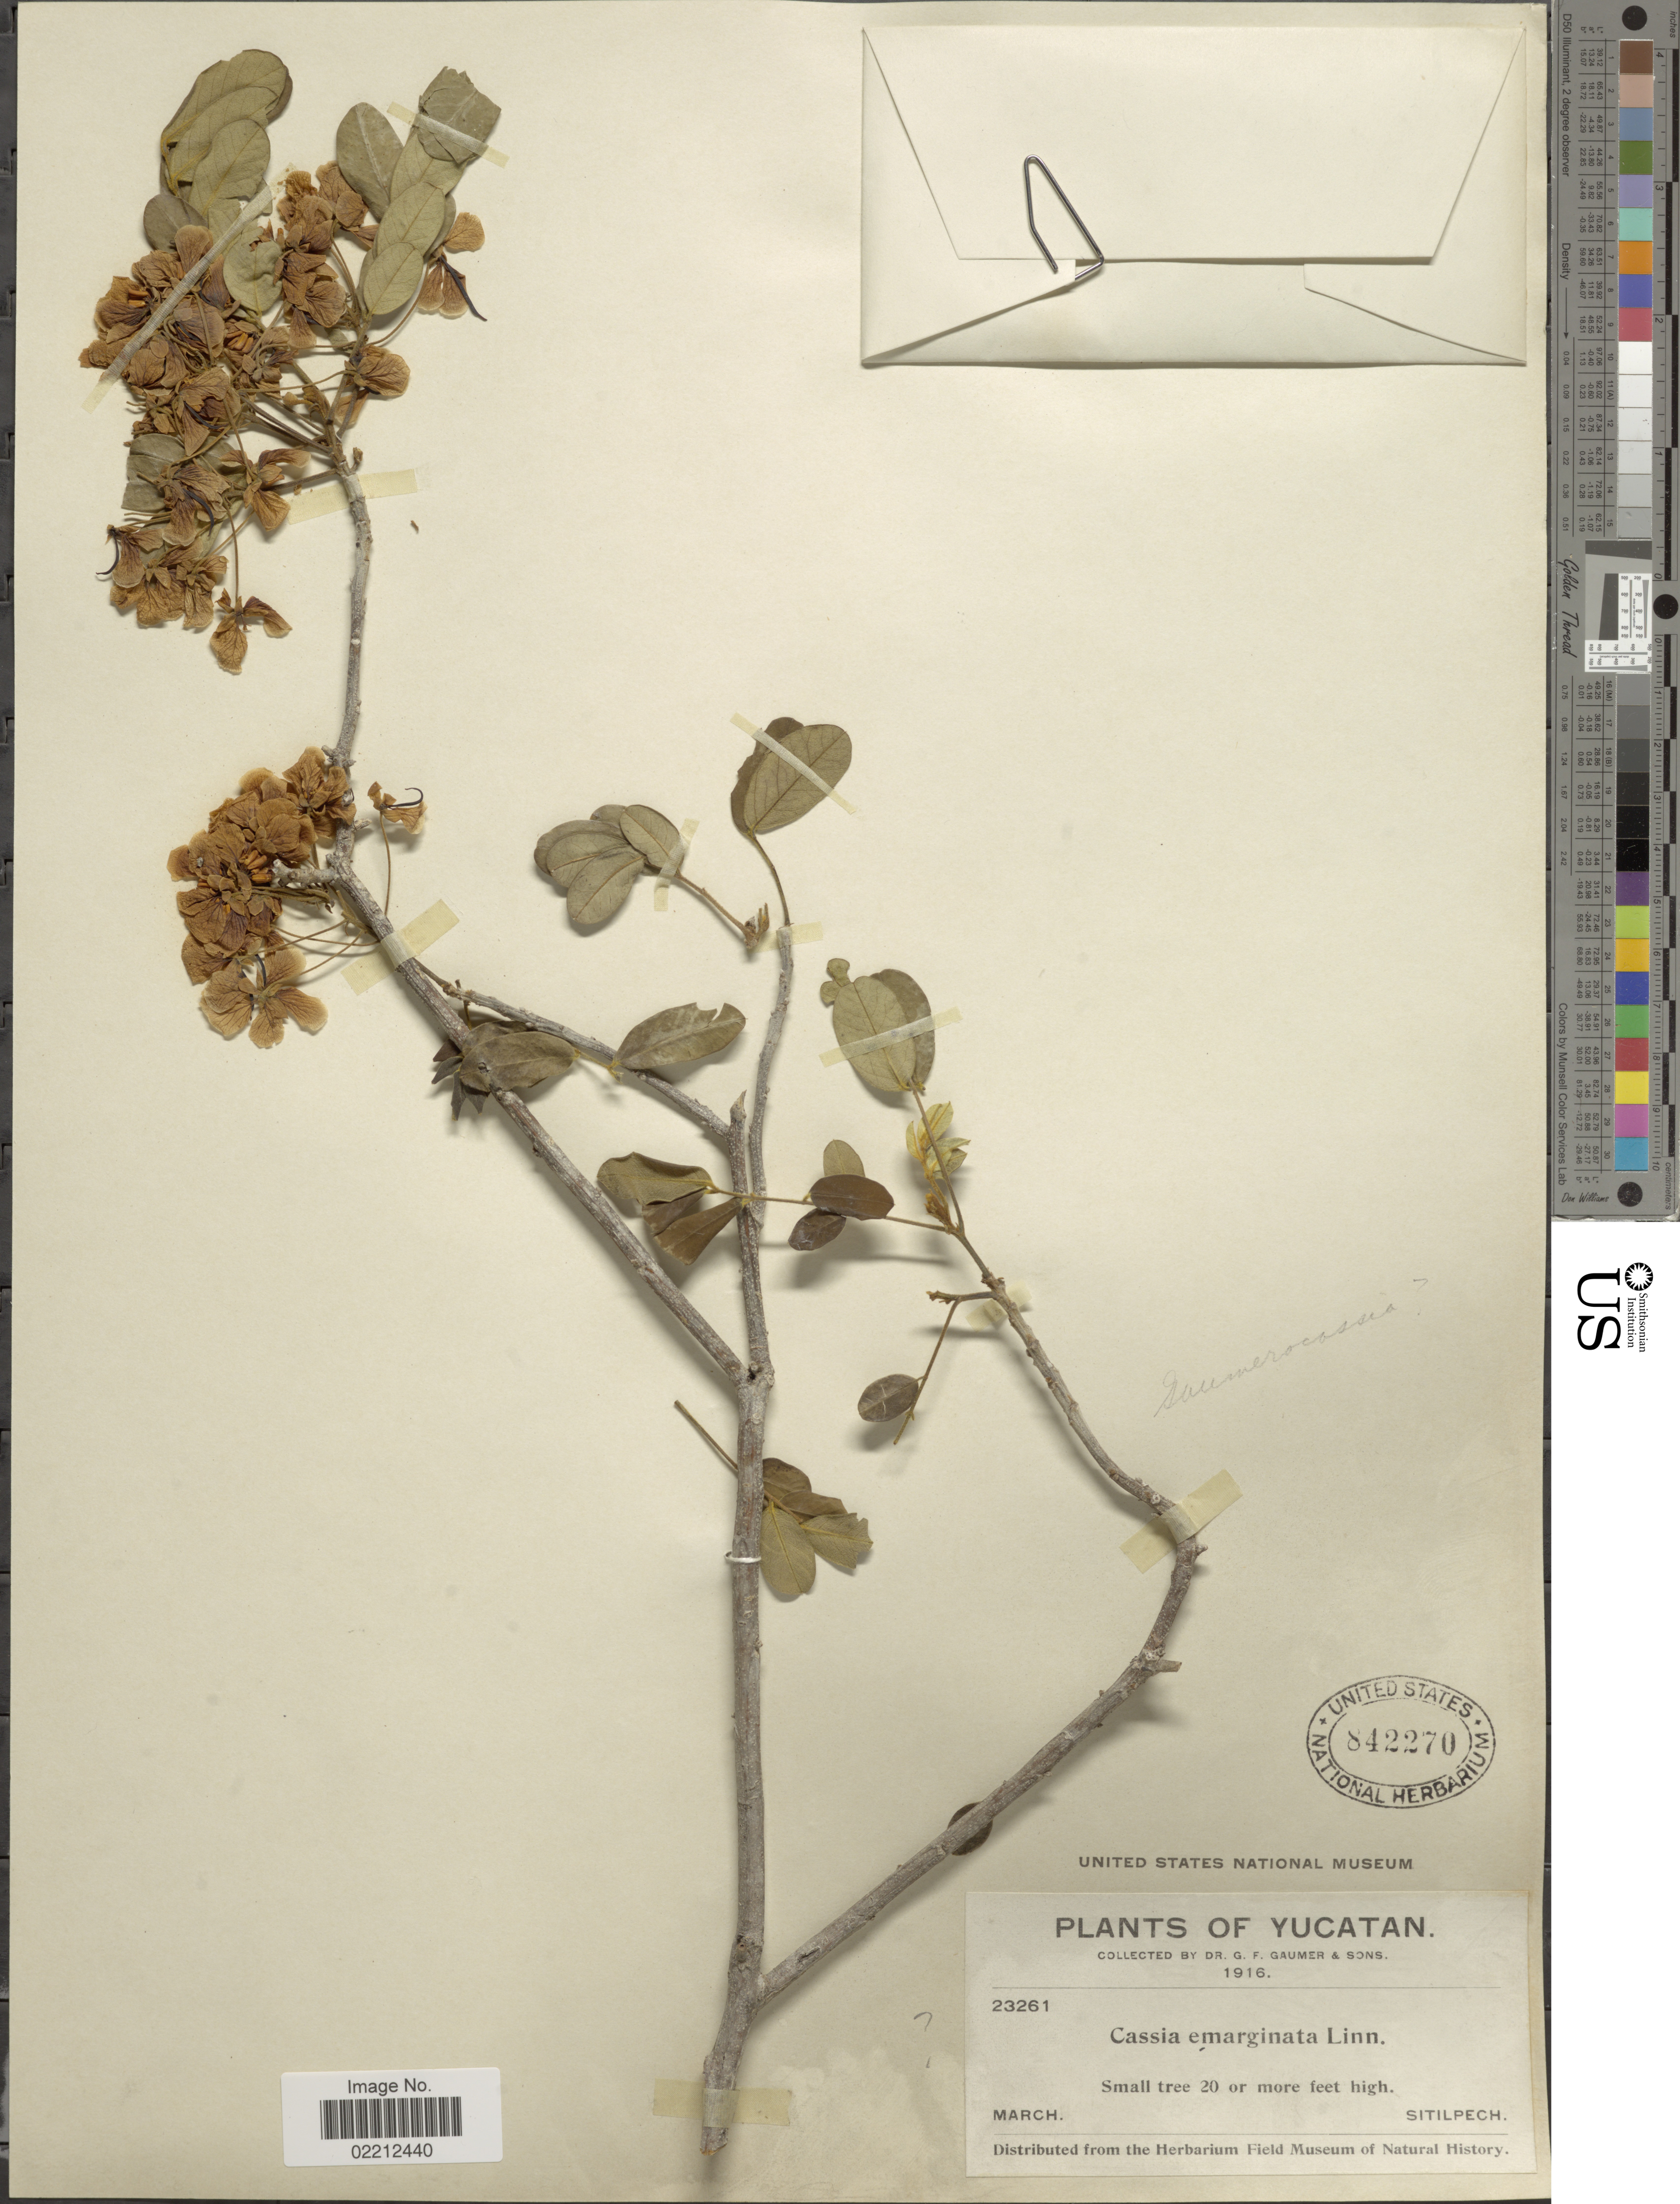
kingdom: Plantae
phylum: Tracheophyta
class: Magnoliopsida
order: Fabales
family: Fabaceae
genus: Senna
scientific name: Senna emarginata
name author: L.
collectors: G. F. Gaumer & et al.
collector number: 23261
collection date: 1916-03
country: Mexico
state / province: Yucatán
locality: Yucatanae.Sitilpech.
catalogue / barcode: US 842270